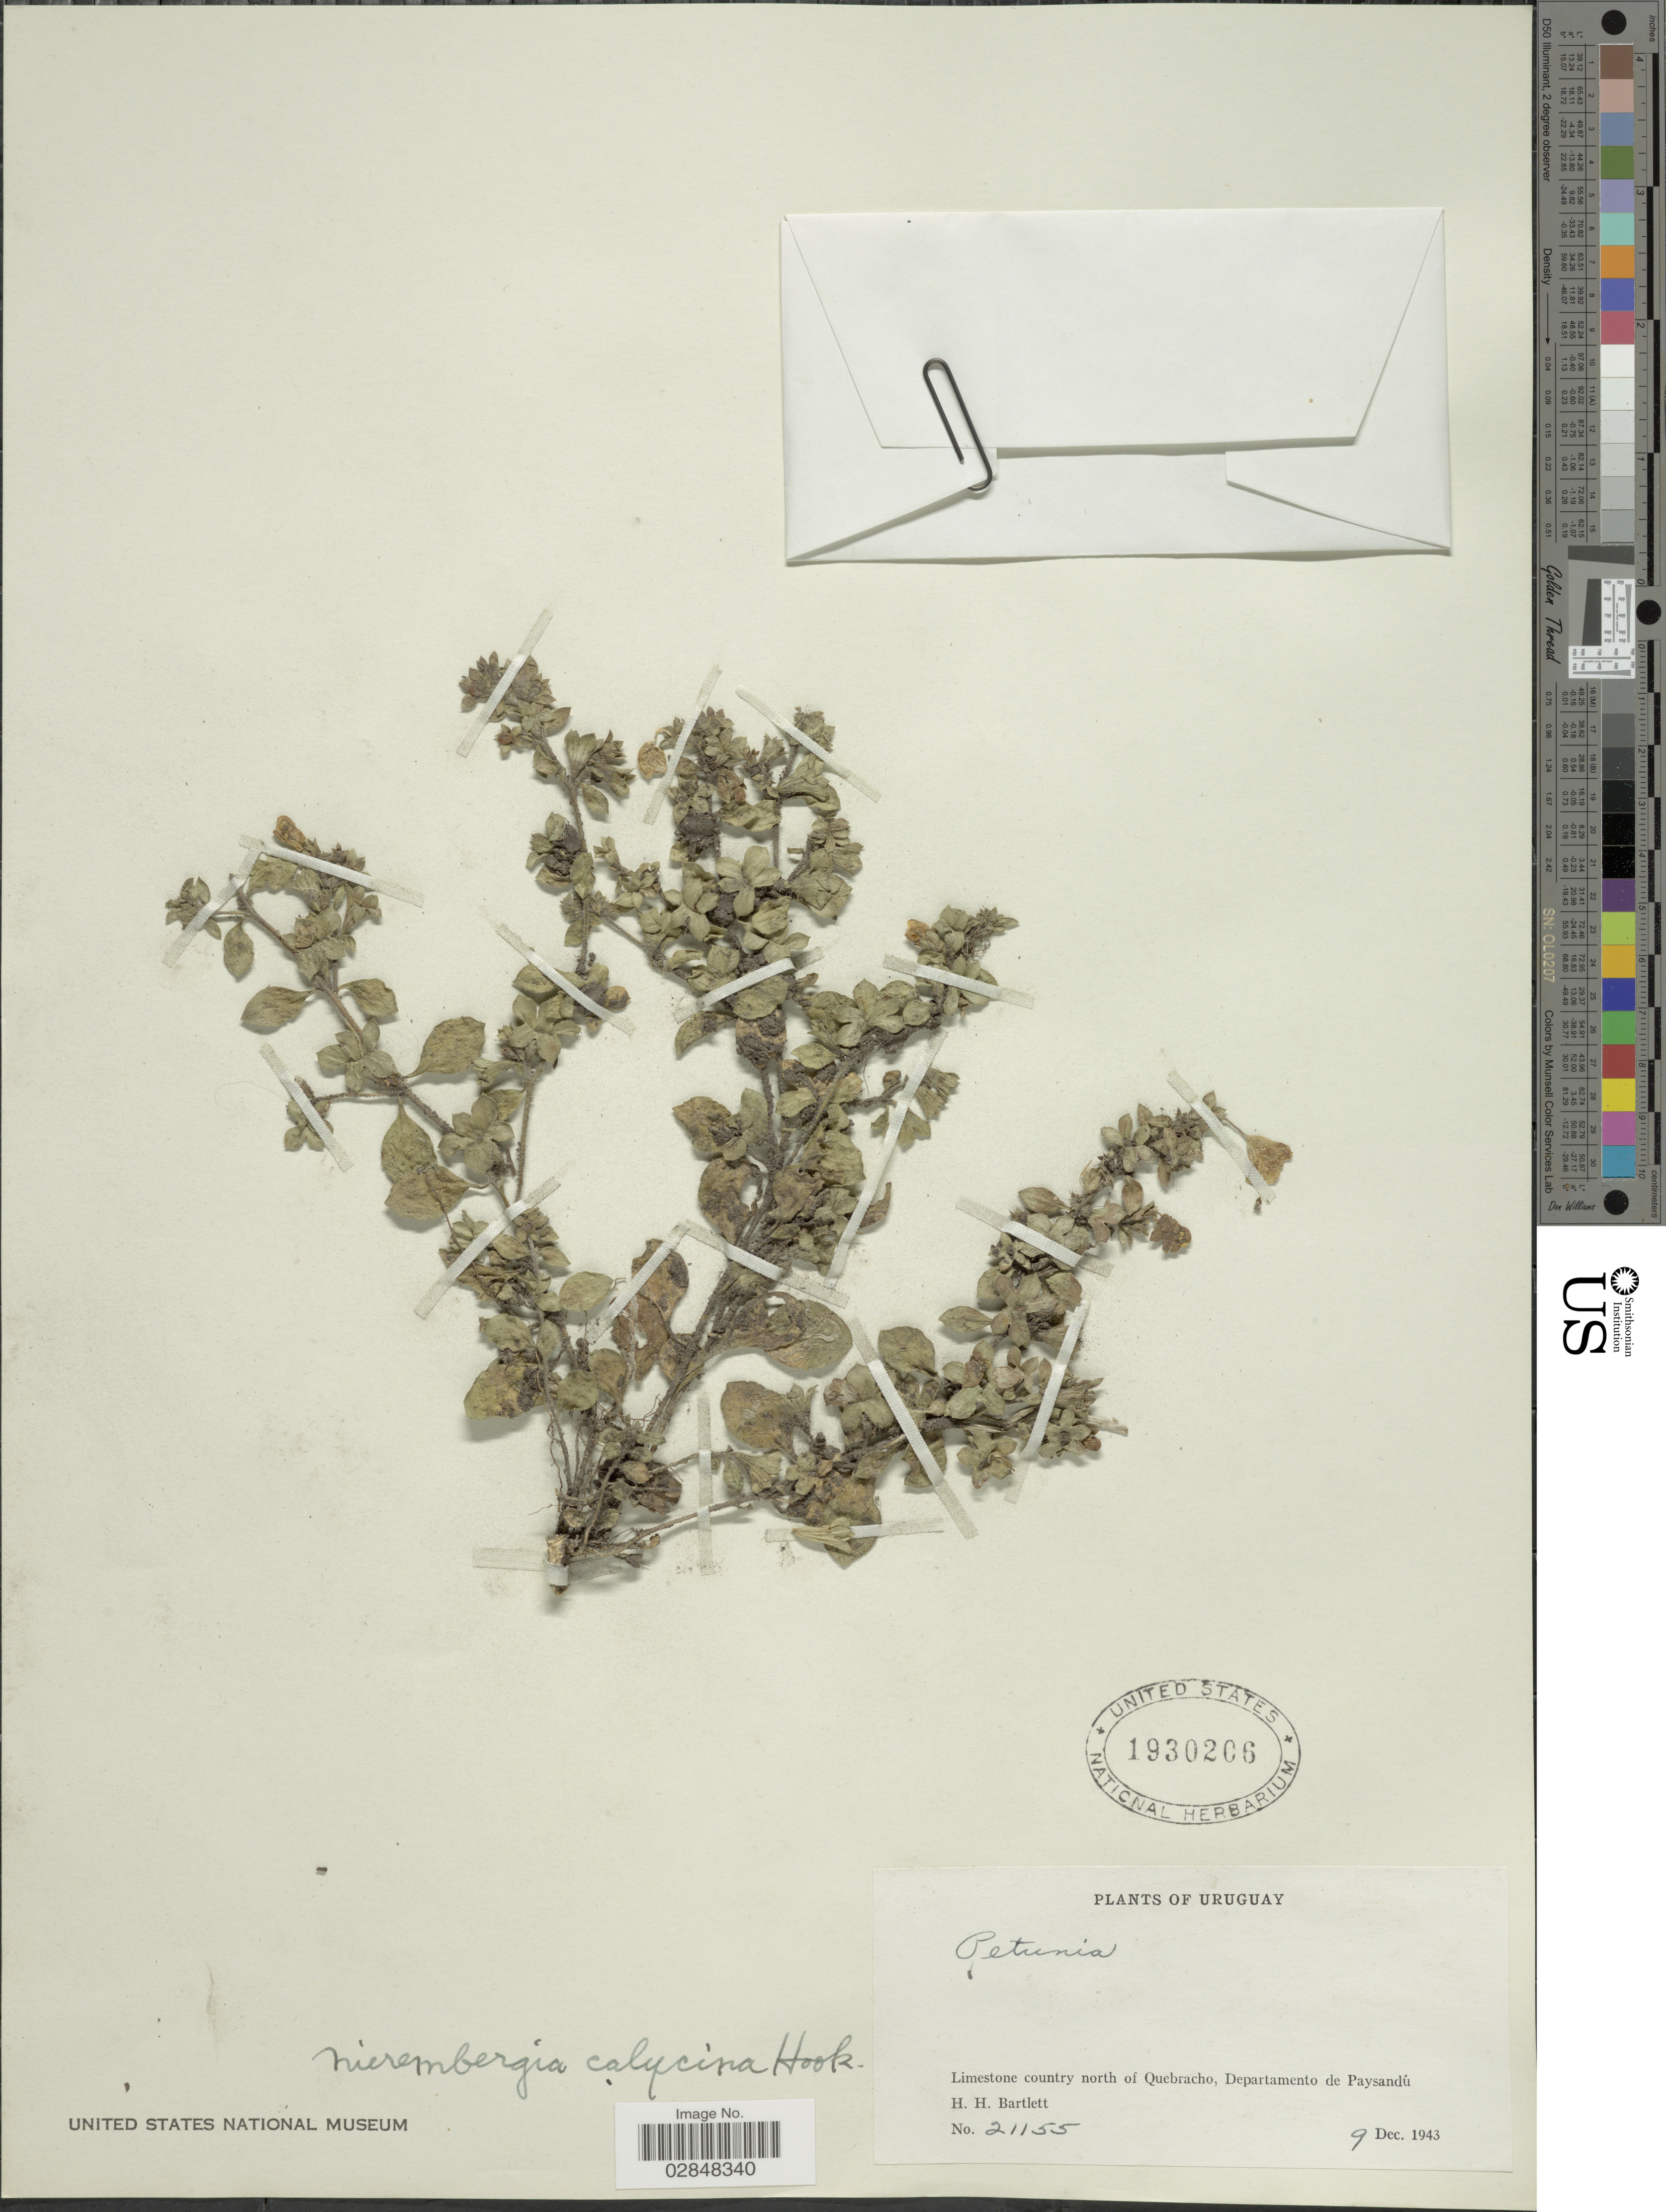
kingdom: Plantae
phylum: Tracheophyta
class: Magnoliopsida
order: Solanales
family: Solanaceae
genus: Nierembergia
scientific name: Nierembergia calycina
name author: Hook.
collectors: H. H. Bartlett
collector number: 21155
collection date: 1943-12-09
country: Uruguay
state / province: Paysandu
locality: Limestone country north of Quebracho, Departamento de Paysandú.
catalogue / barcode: US 1930206